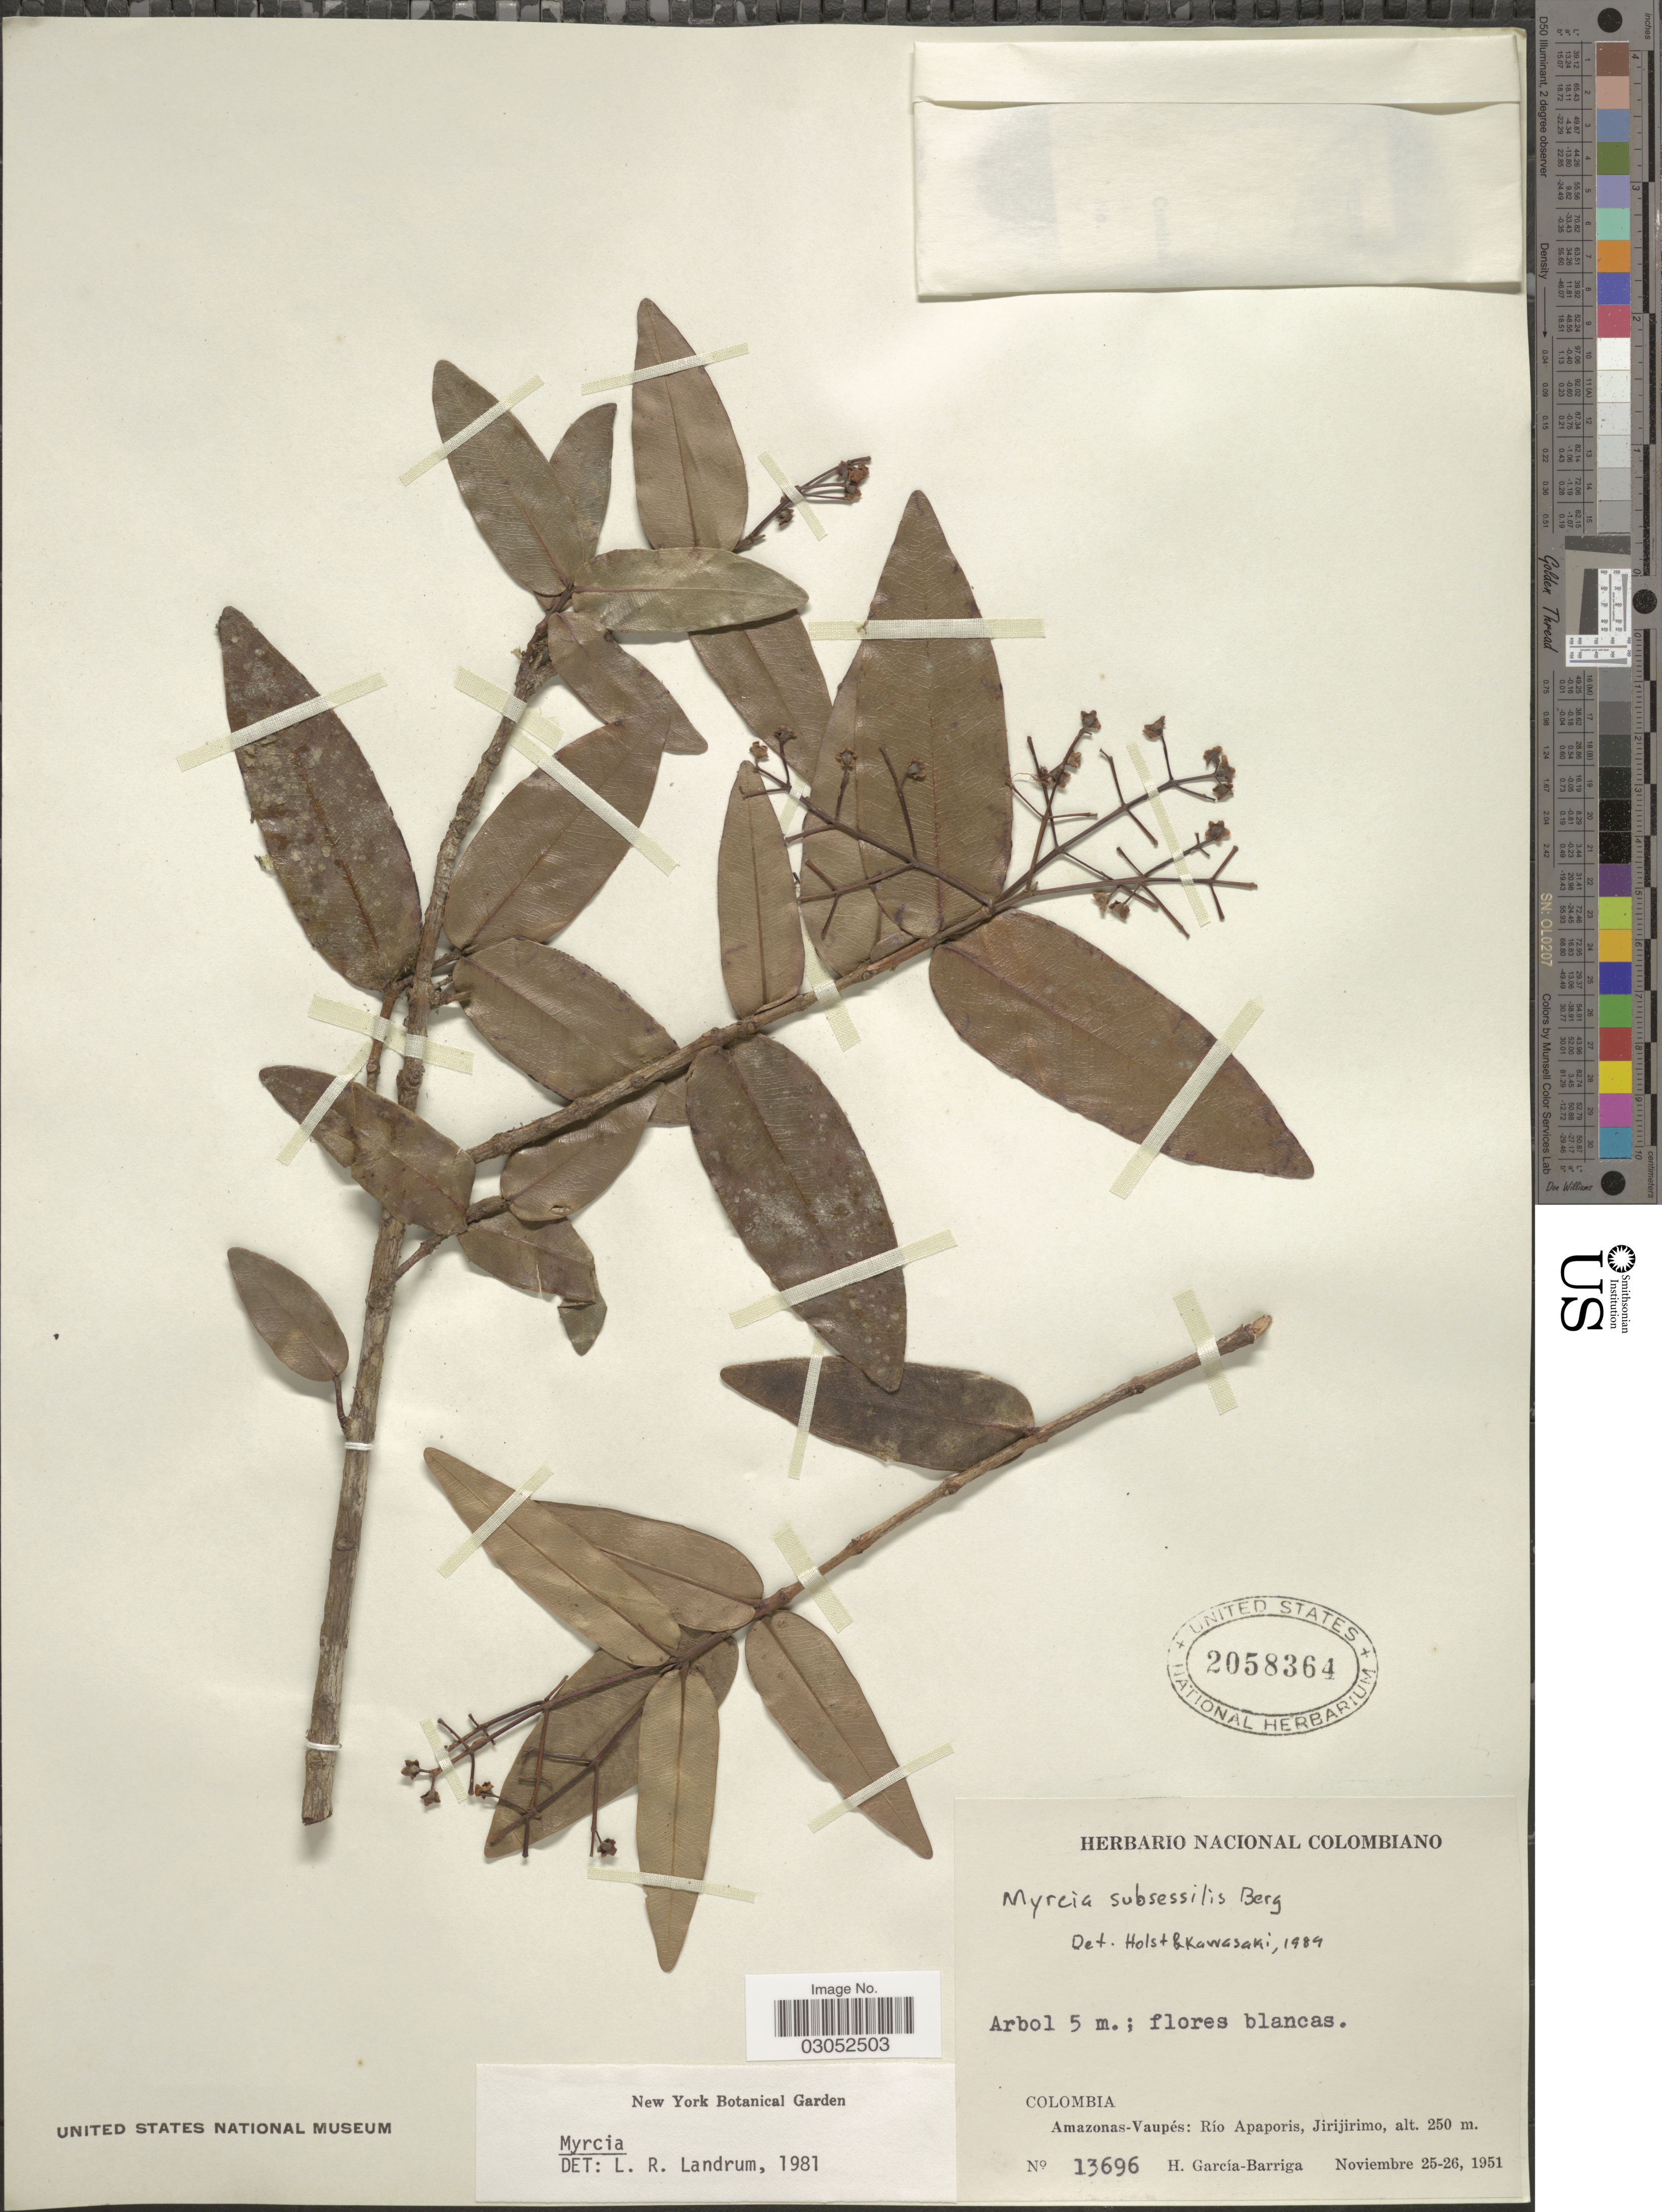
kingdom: Plantae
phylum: Tracheophyta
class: Magnoliopsida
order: Myrtales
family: Myrtaceae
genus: Myrcia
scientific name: Myrcia subsessilis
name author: O. Berg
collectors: H. García Barriga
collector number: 13696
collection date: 1951-11-25/1951-11-26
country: Colombia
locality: Amazonas-Vaupés: Río Apaporis, Jirijirimo.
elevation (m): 250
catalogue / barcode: US 2058364